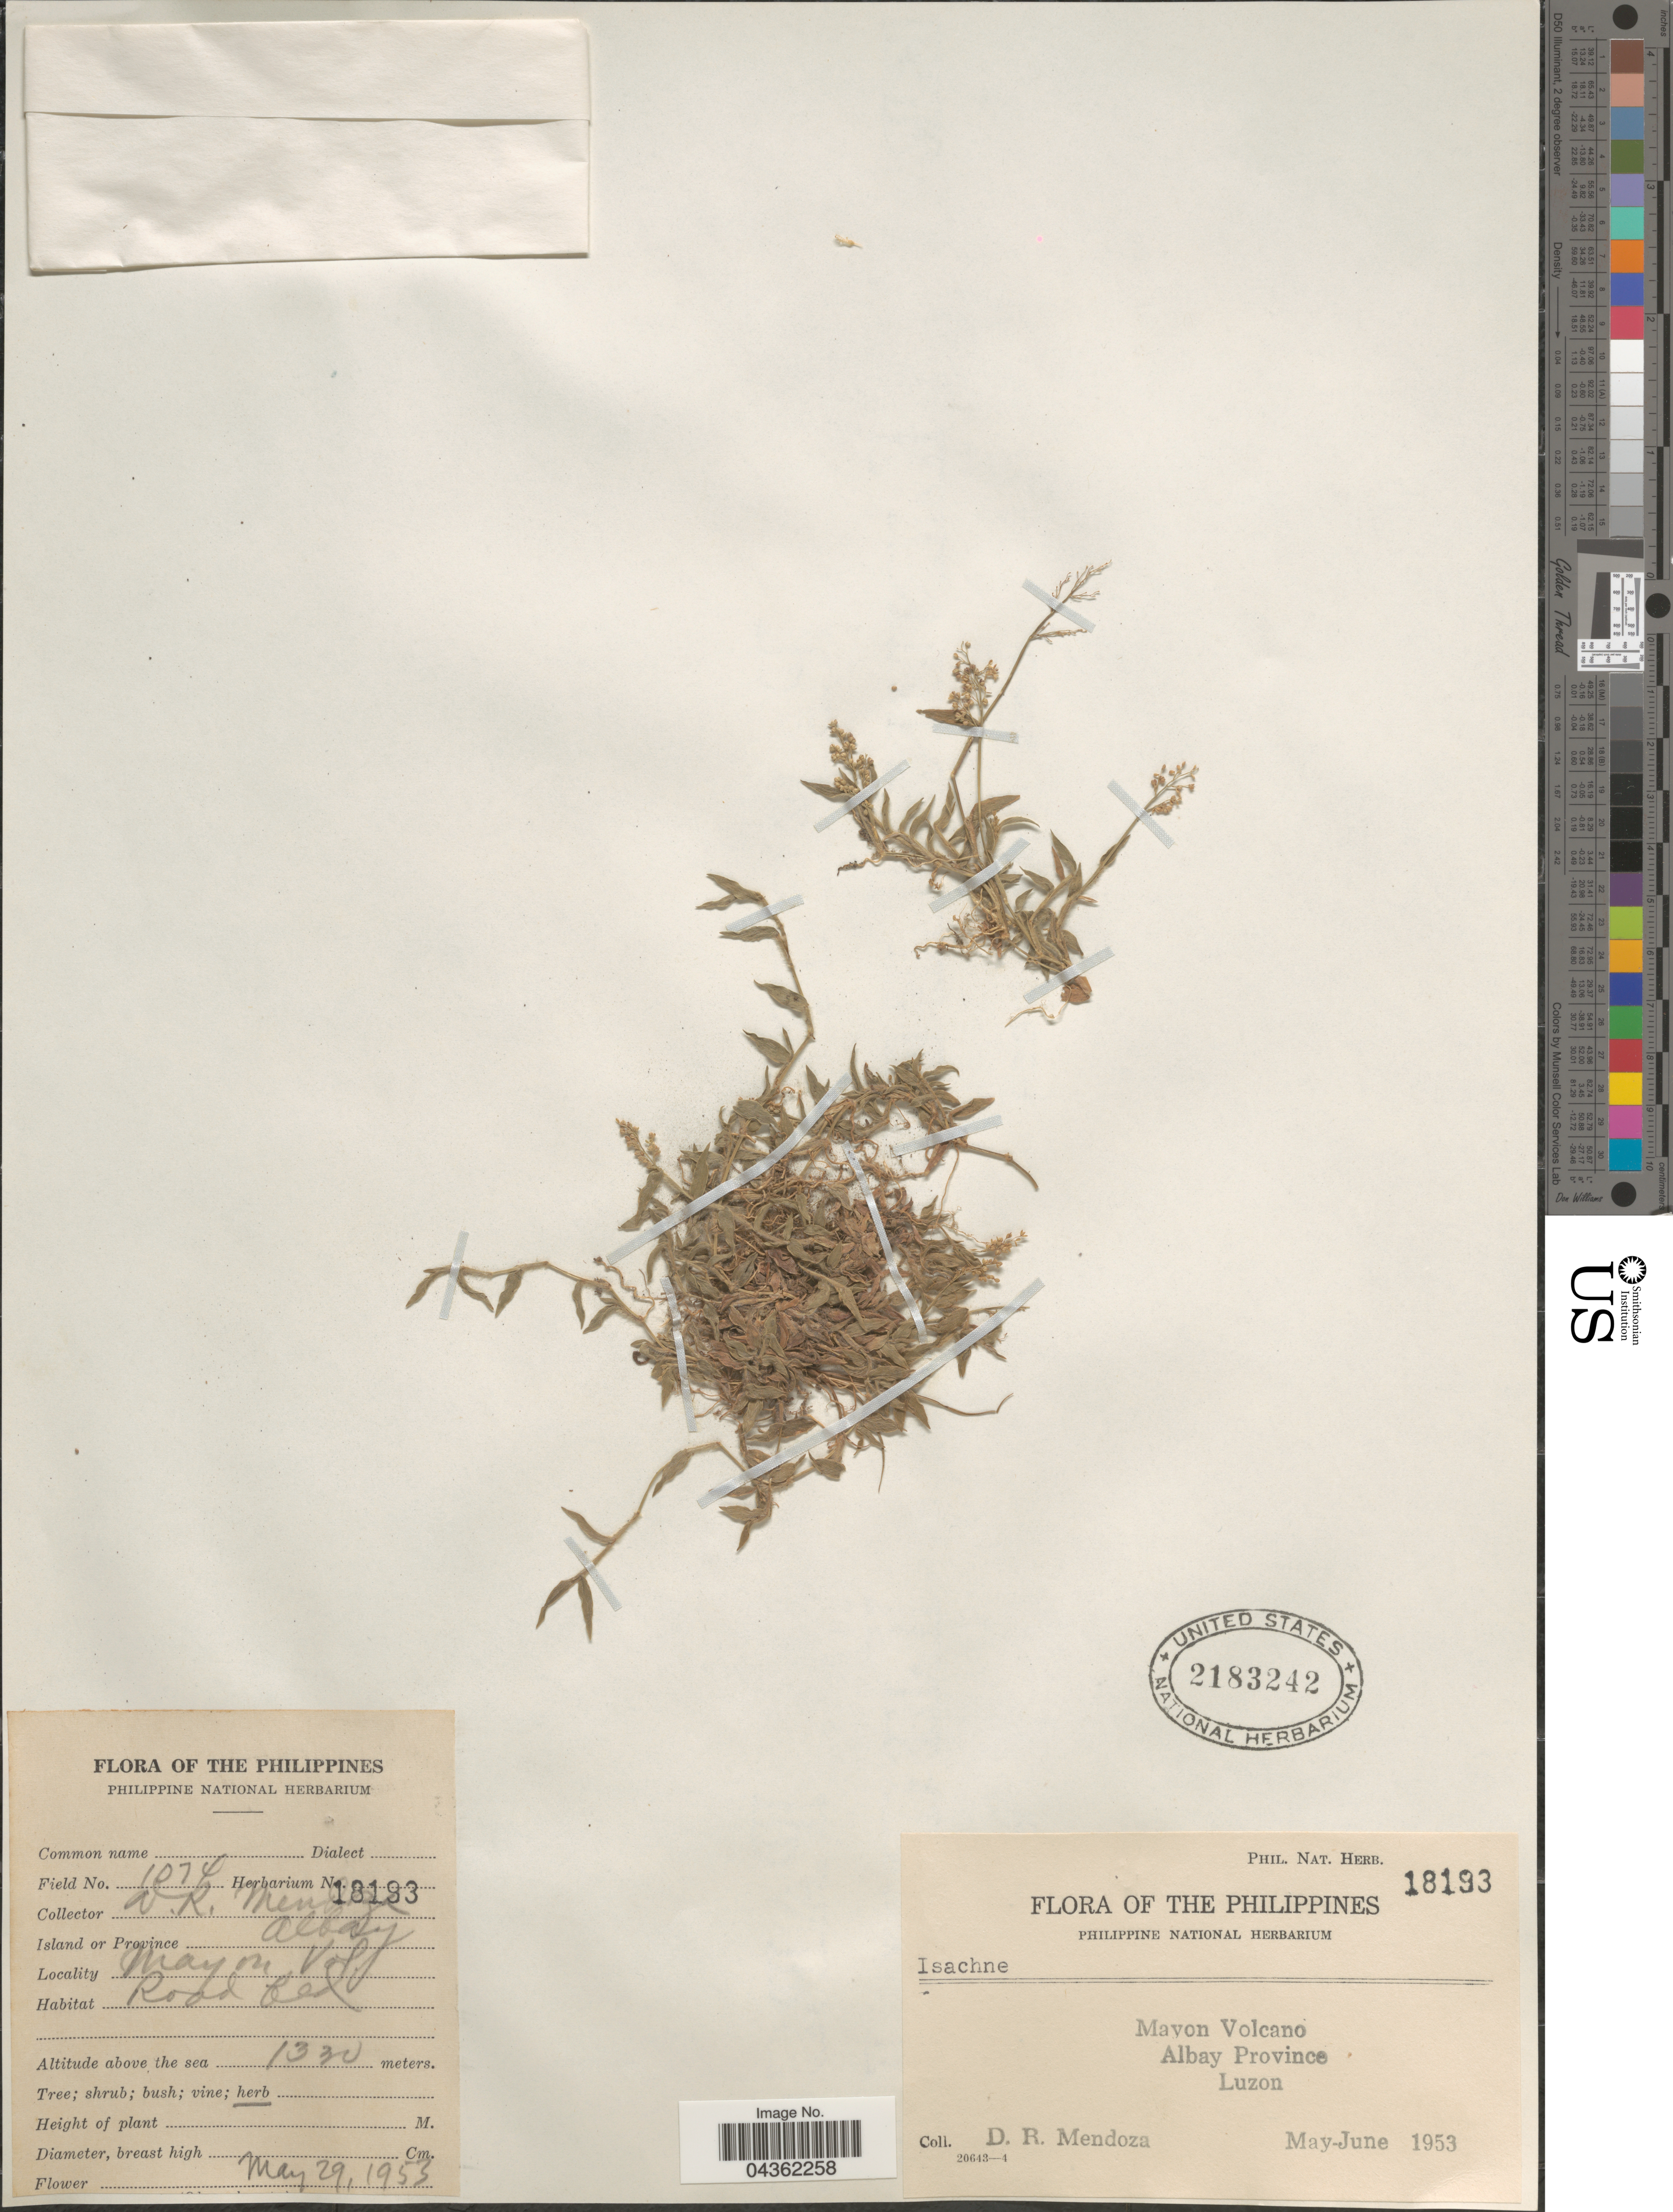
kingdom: Plantae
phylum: Tracheophyta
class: Liliopsida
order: Poales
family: Poaceae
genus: Isachne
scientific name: Isachne sp.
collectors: D. Mendoza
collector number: Phil. Nat. Herb. 18193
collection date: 1953-05/1953-06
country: Philippines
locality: Mayon Volcano. Albay Province, Luzon.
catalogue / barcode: US 2183242